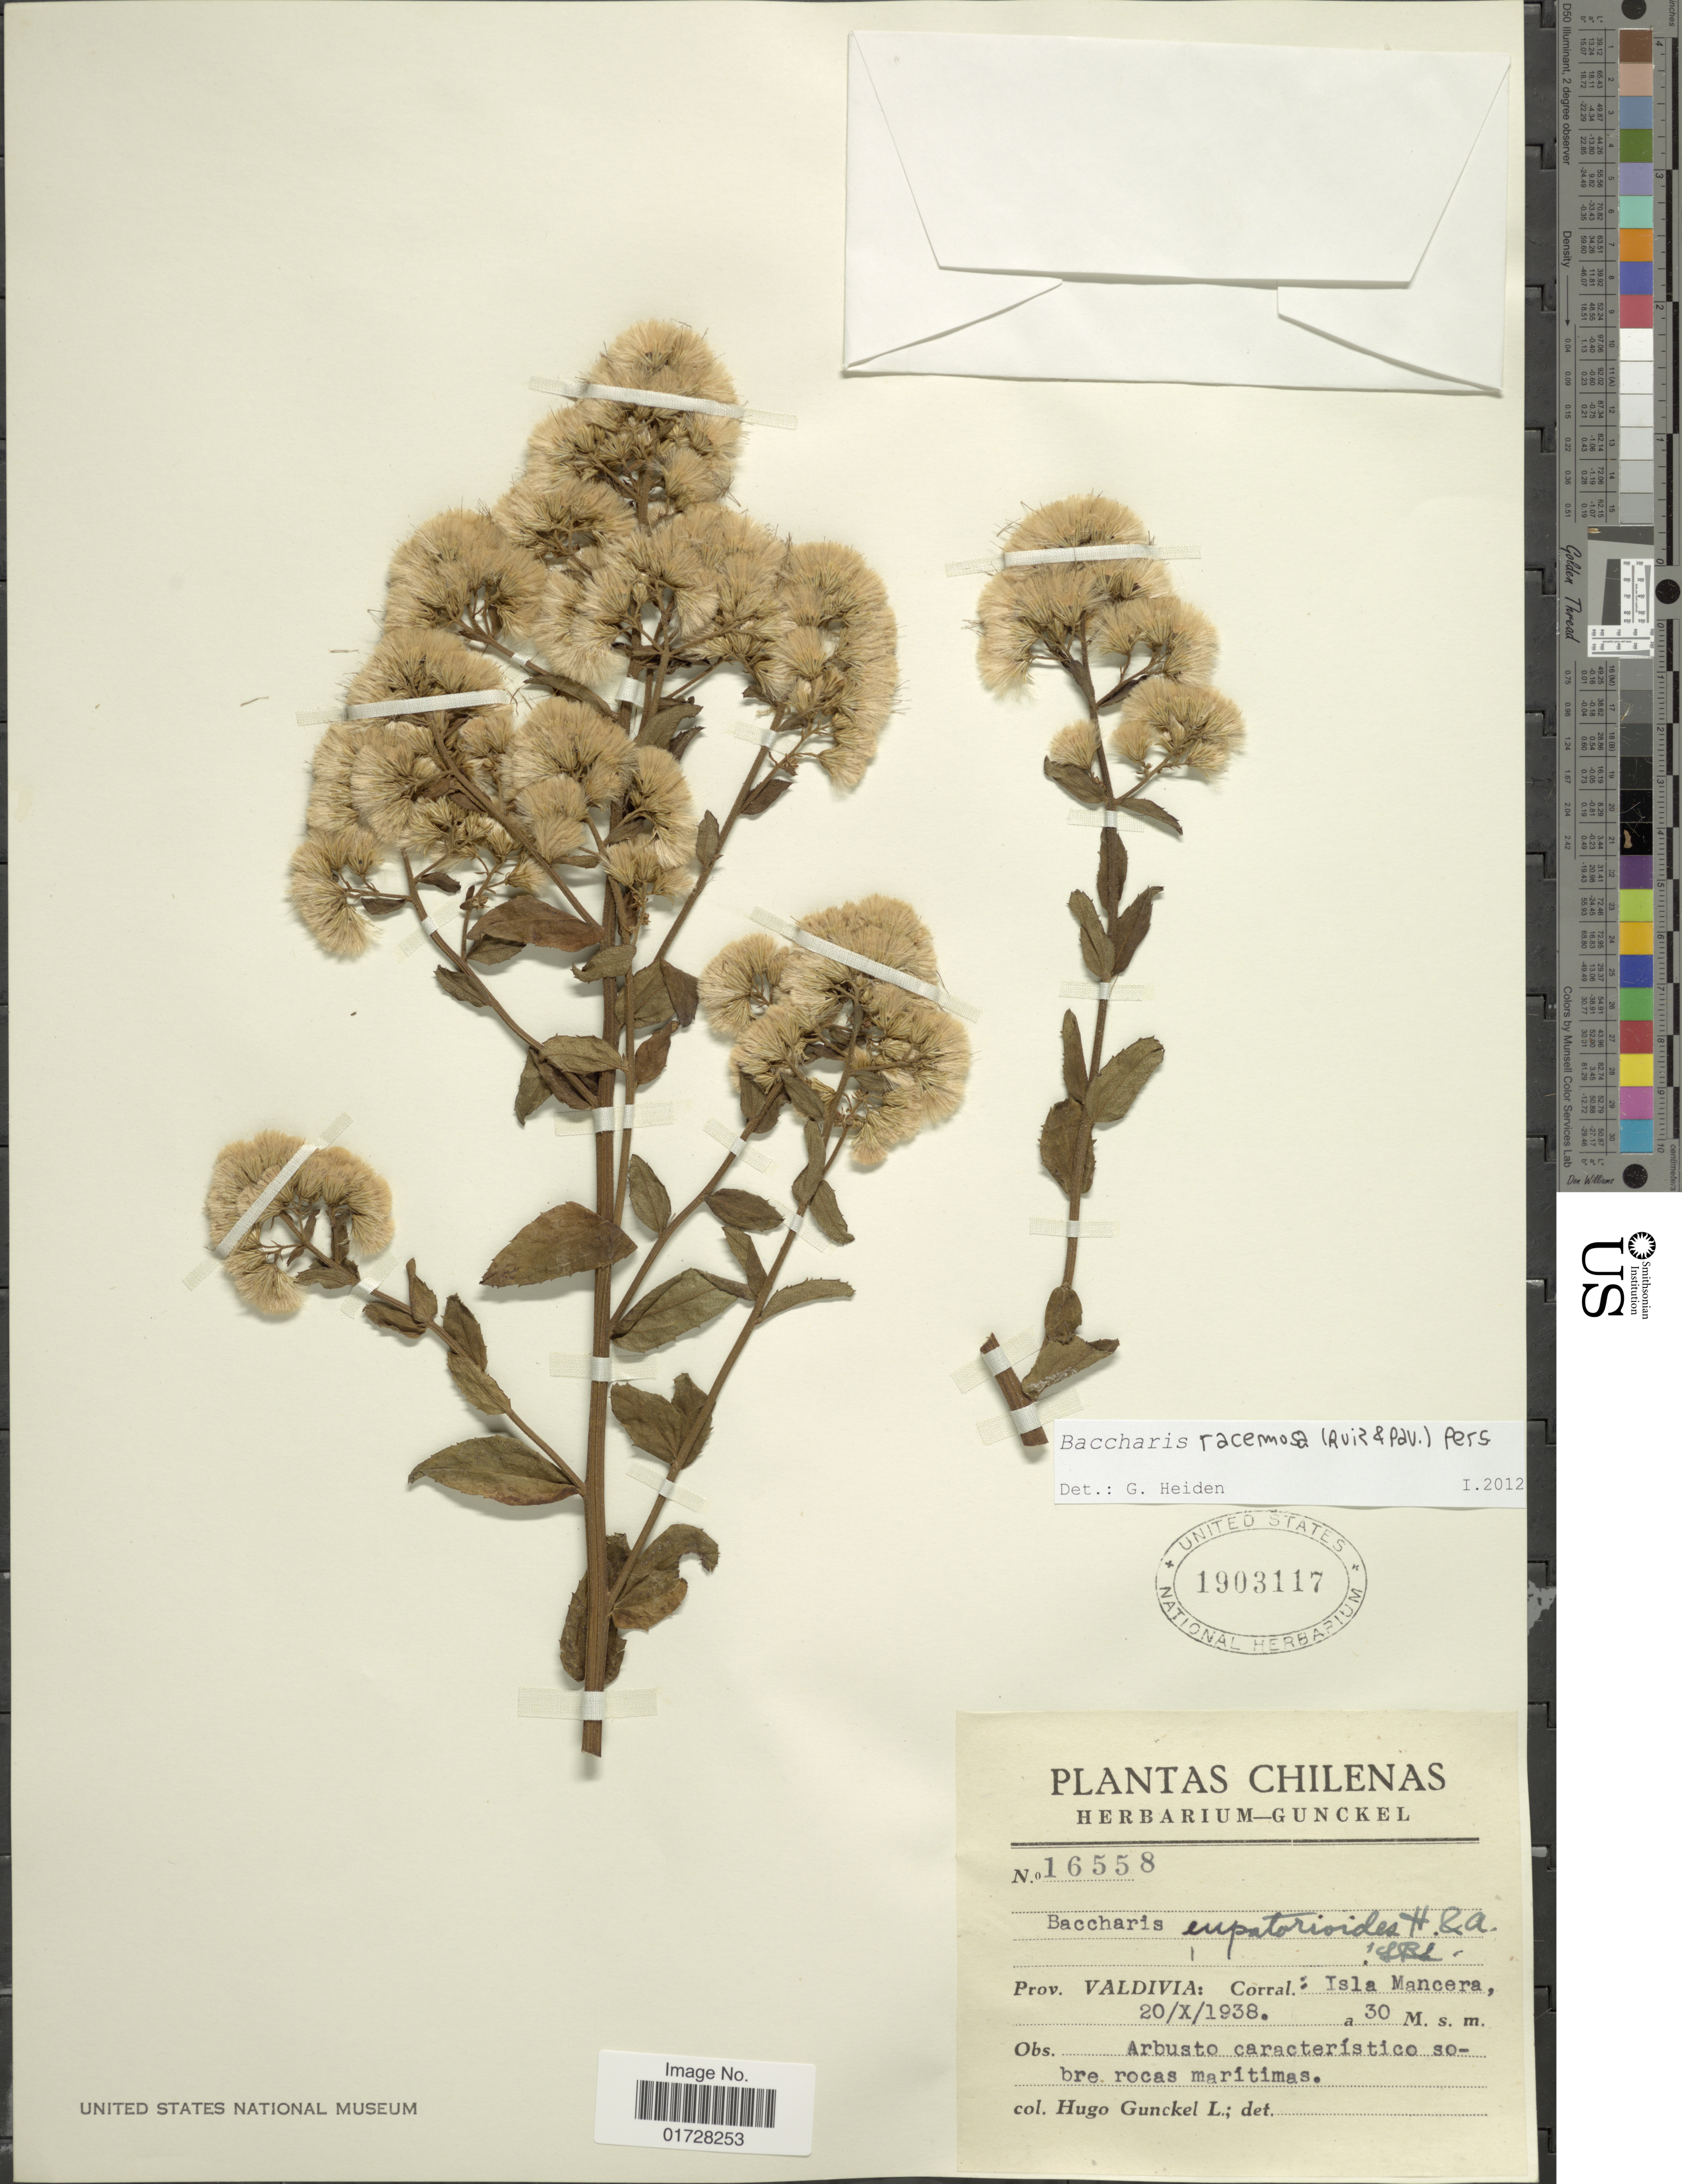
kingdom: Plantae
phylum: Tracheophyta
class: Magnoliopsida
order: Asterales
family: Asteraceae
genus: Baccharis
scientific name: Baccharis racemosa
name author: (Ruiz & Pav.) DC.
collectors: H. Gunckel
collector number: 16558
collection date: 1938-10-20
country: Chile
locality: Prov. Valdivia, Corral., Isla Mancera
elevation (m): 30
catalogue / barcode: US 1903117